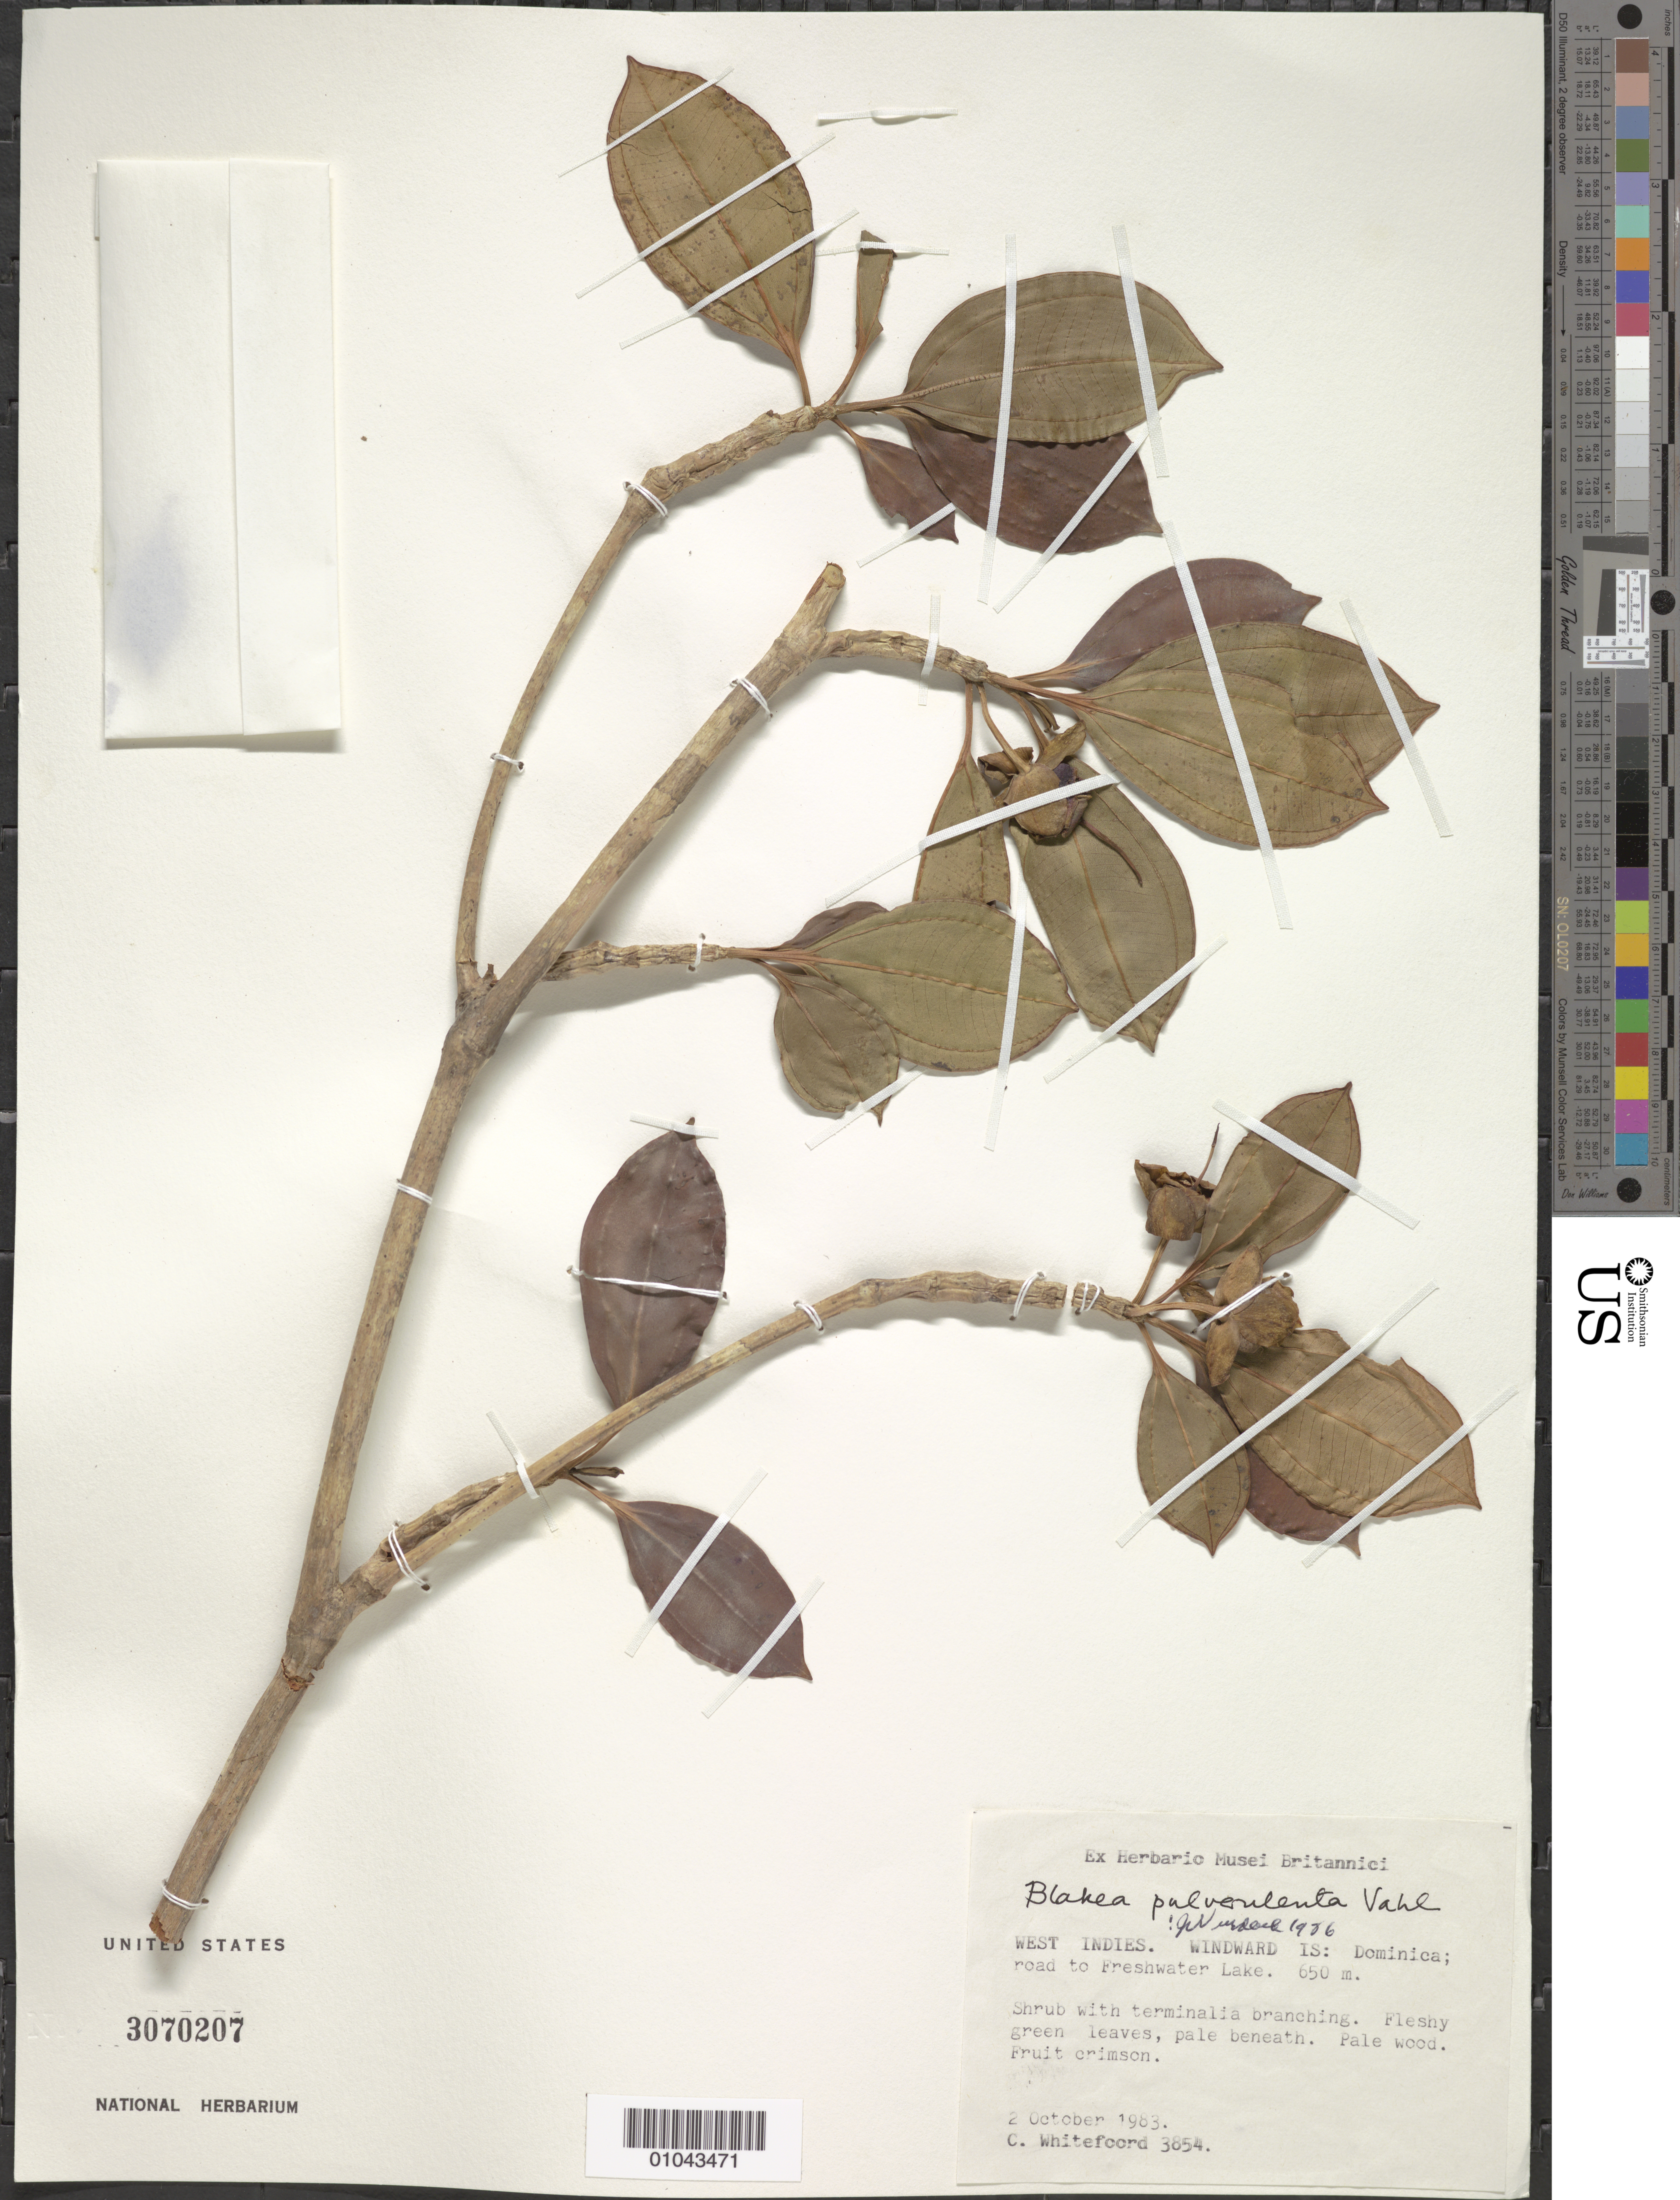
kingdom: Plantae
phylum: Tracheophyta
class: Magnoliopsida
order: Myrtales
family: Melastomataceae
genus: Blakea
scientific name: Blakea pulverulenta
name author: Vahl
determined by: Wurdack, John J., (US), US (UNITED STATES)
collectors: C. Whitefoord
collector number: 3854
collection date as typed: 02 Oct 1983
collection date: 1983-10-02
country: Dominica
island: Dominica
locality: Road to Freshwater Lake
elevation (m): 650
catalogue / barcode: US 3070207